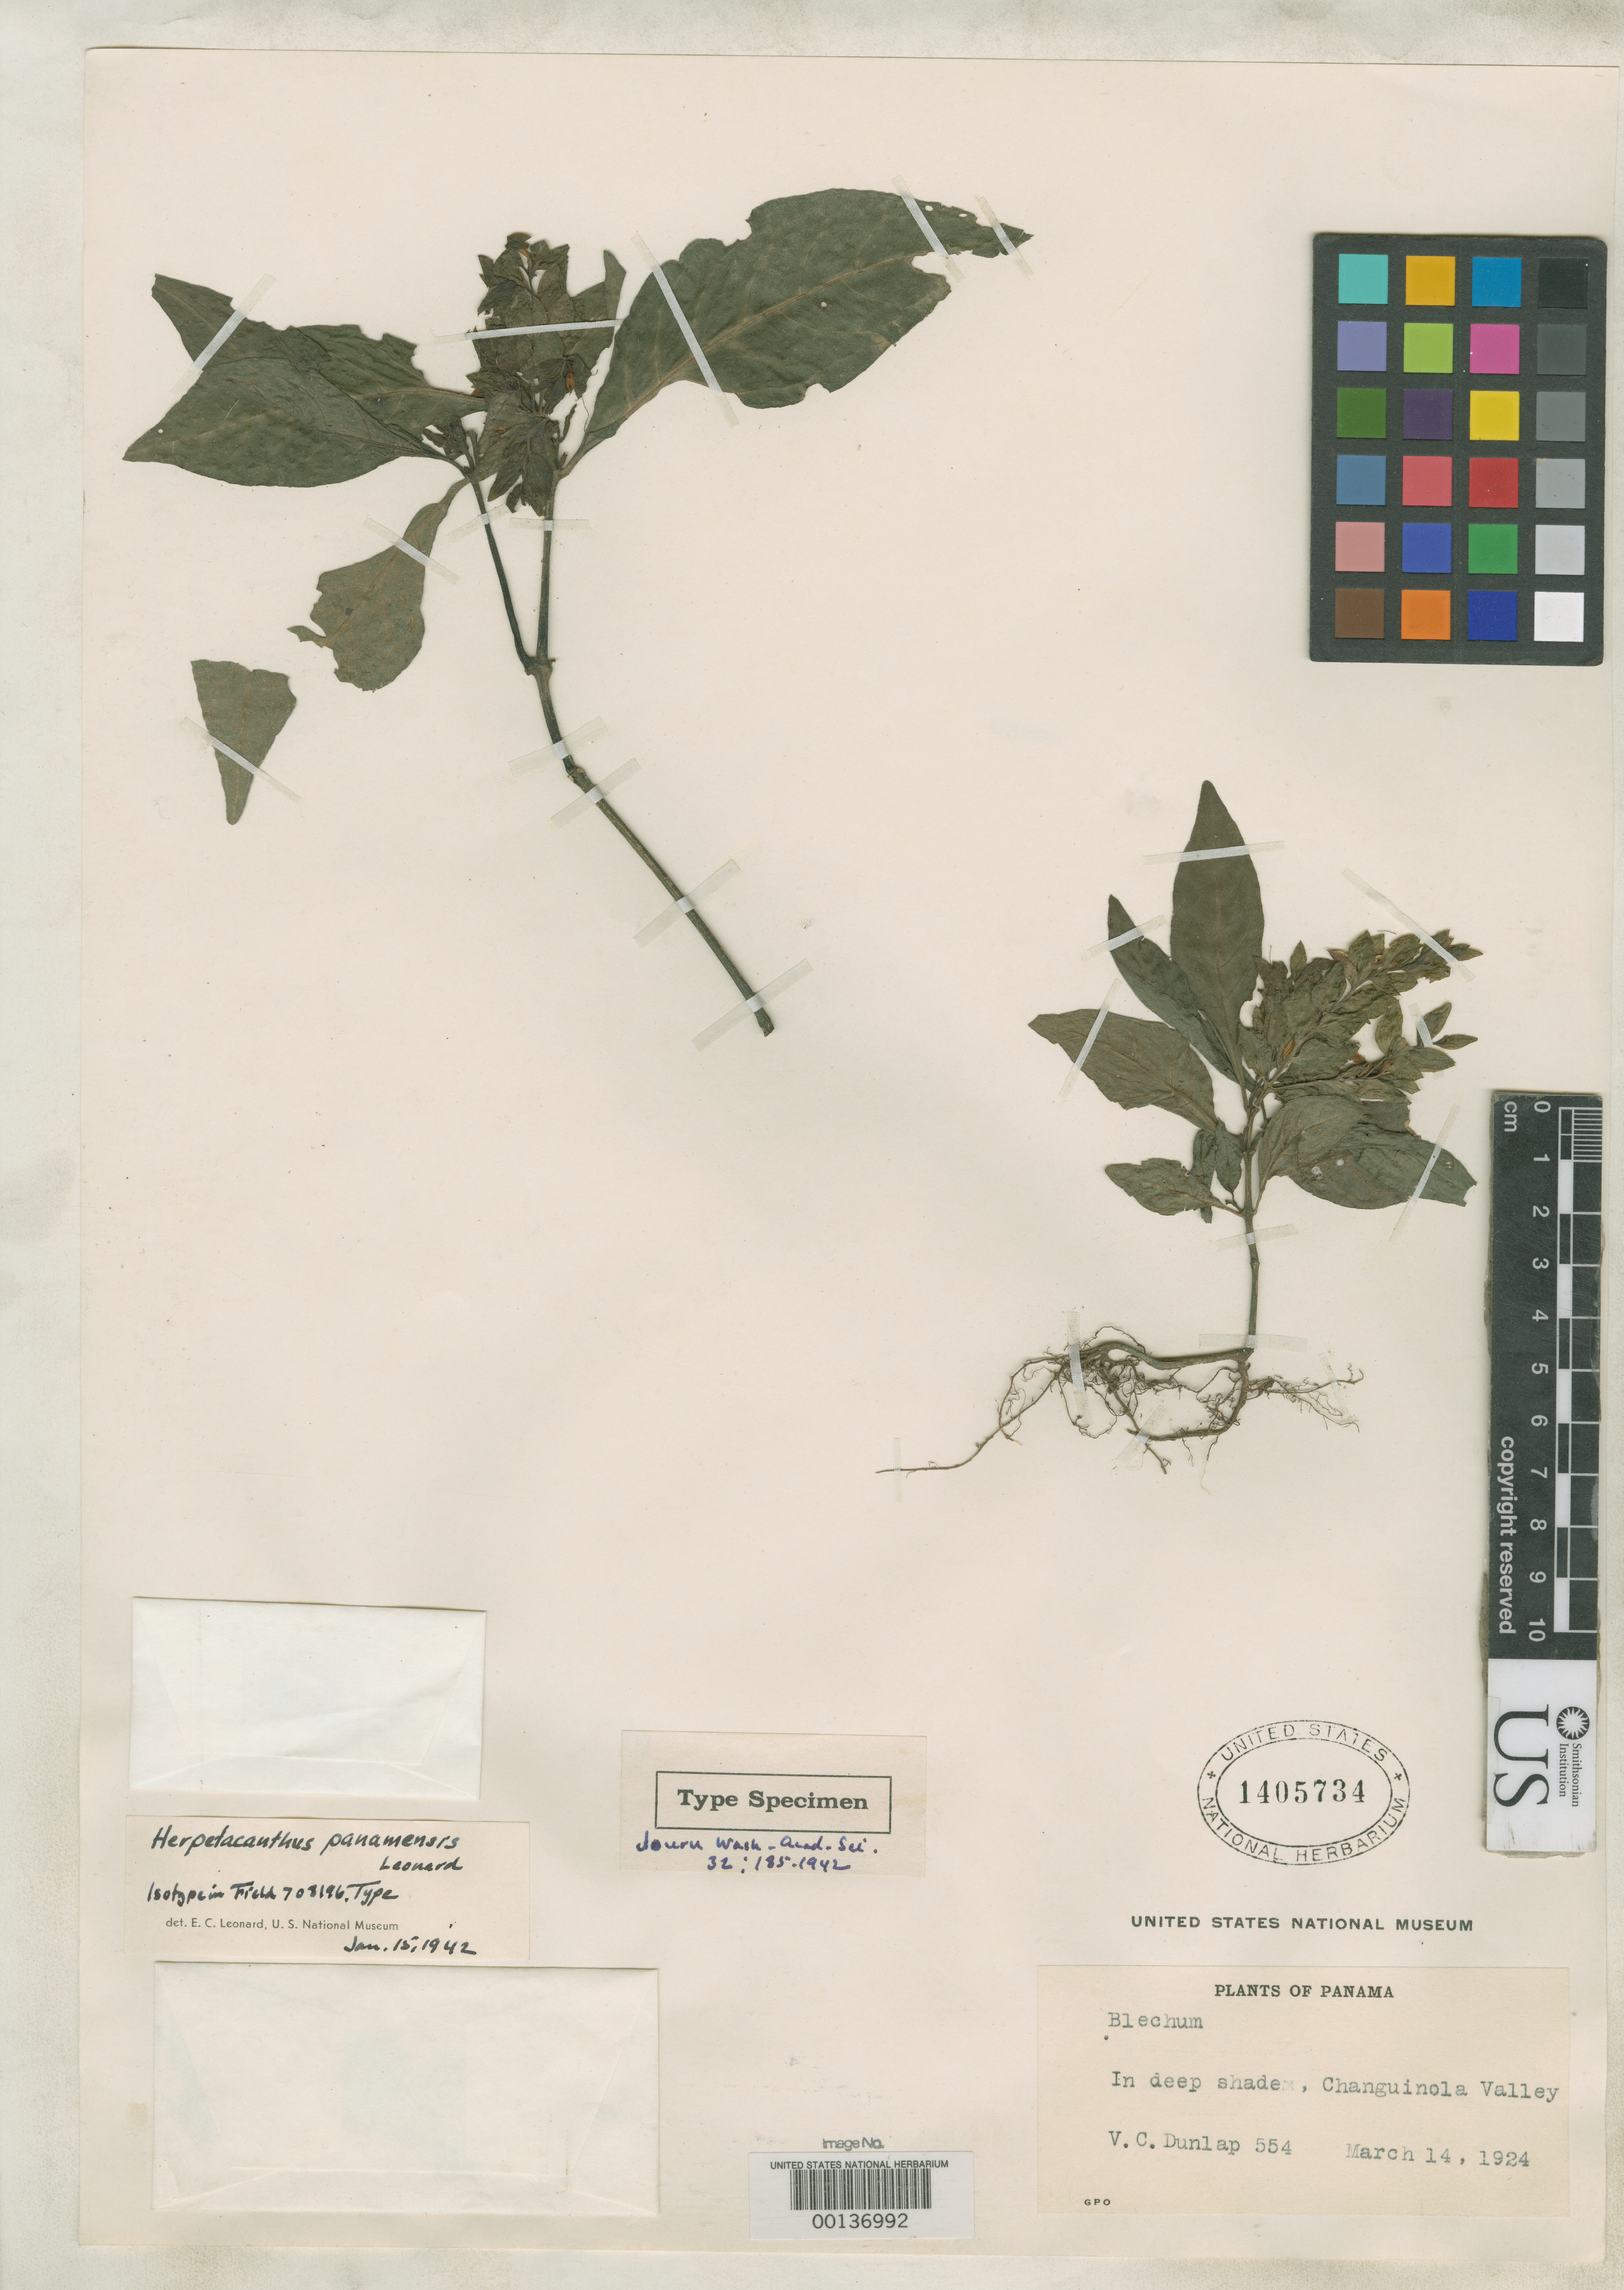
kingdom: Plantae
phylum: Tracheophyta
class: Magnoliopsida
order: Lamiales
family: Acanthaceae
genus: Herpetacanthus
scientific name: Herpetacanthus panamensis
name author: Leonard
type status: Holotype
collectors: V. C. Dunlap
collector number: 554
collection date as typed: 14 Mar 1924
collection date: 1924-03-14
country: Panama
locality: Changuinola Valley.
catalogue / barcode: US 1405734